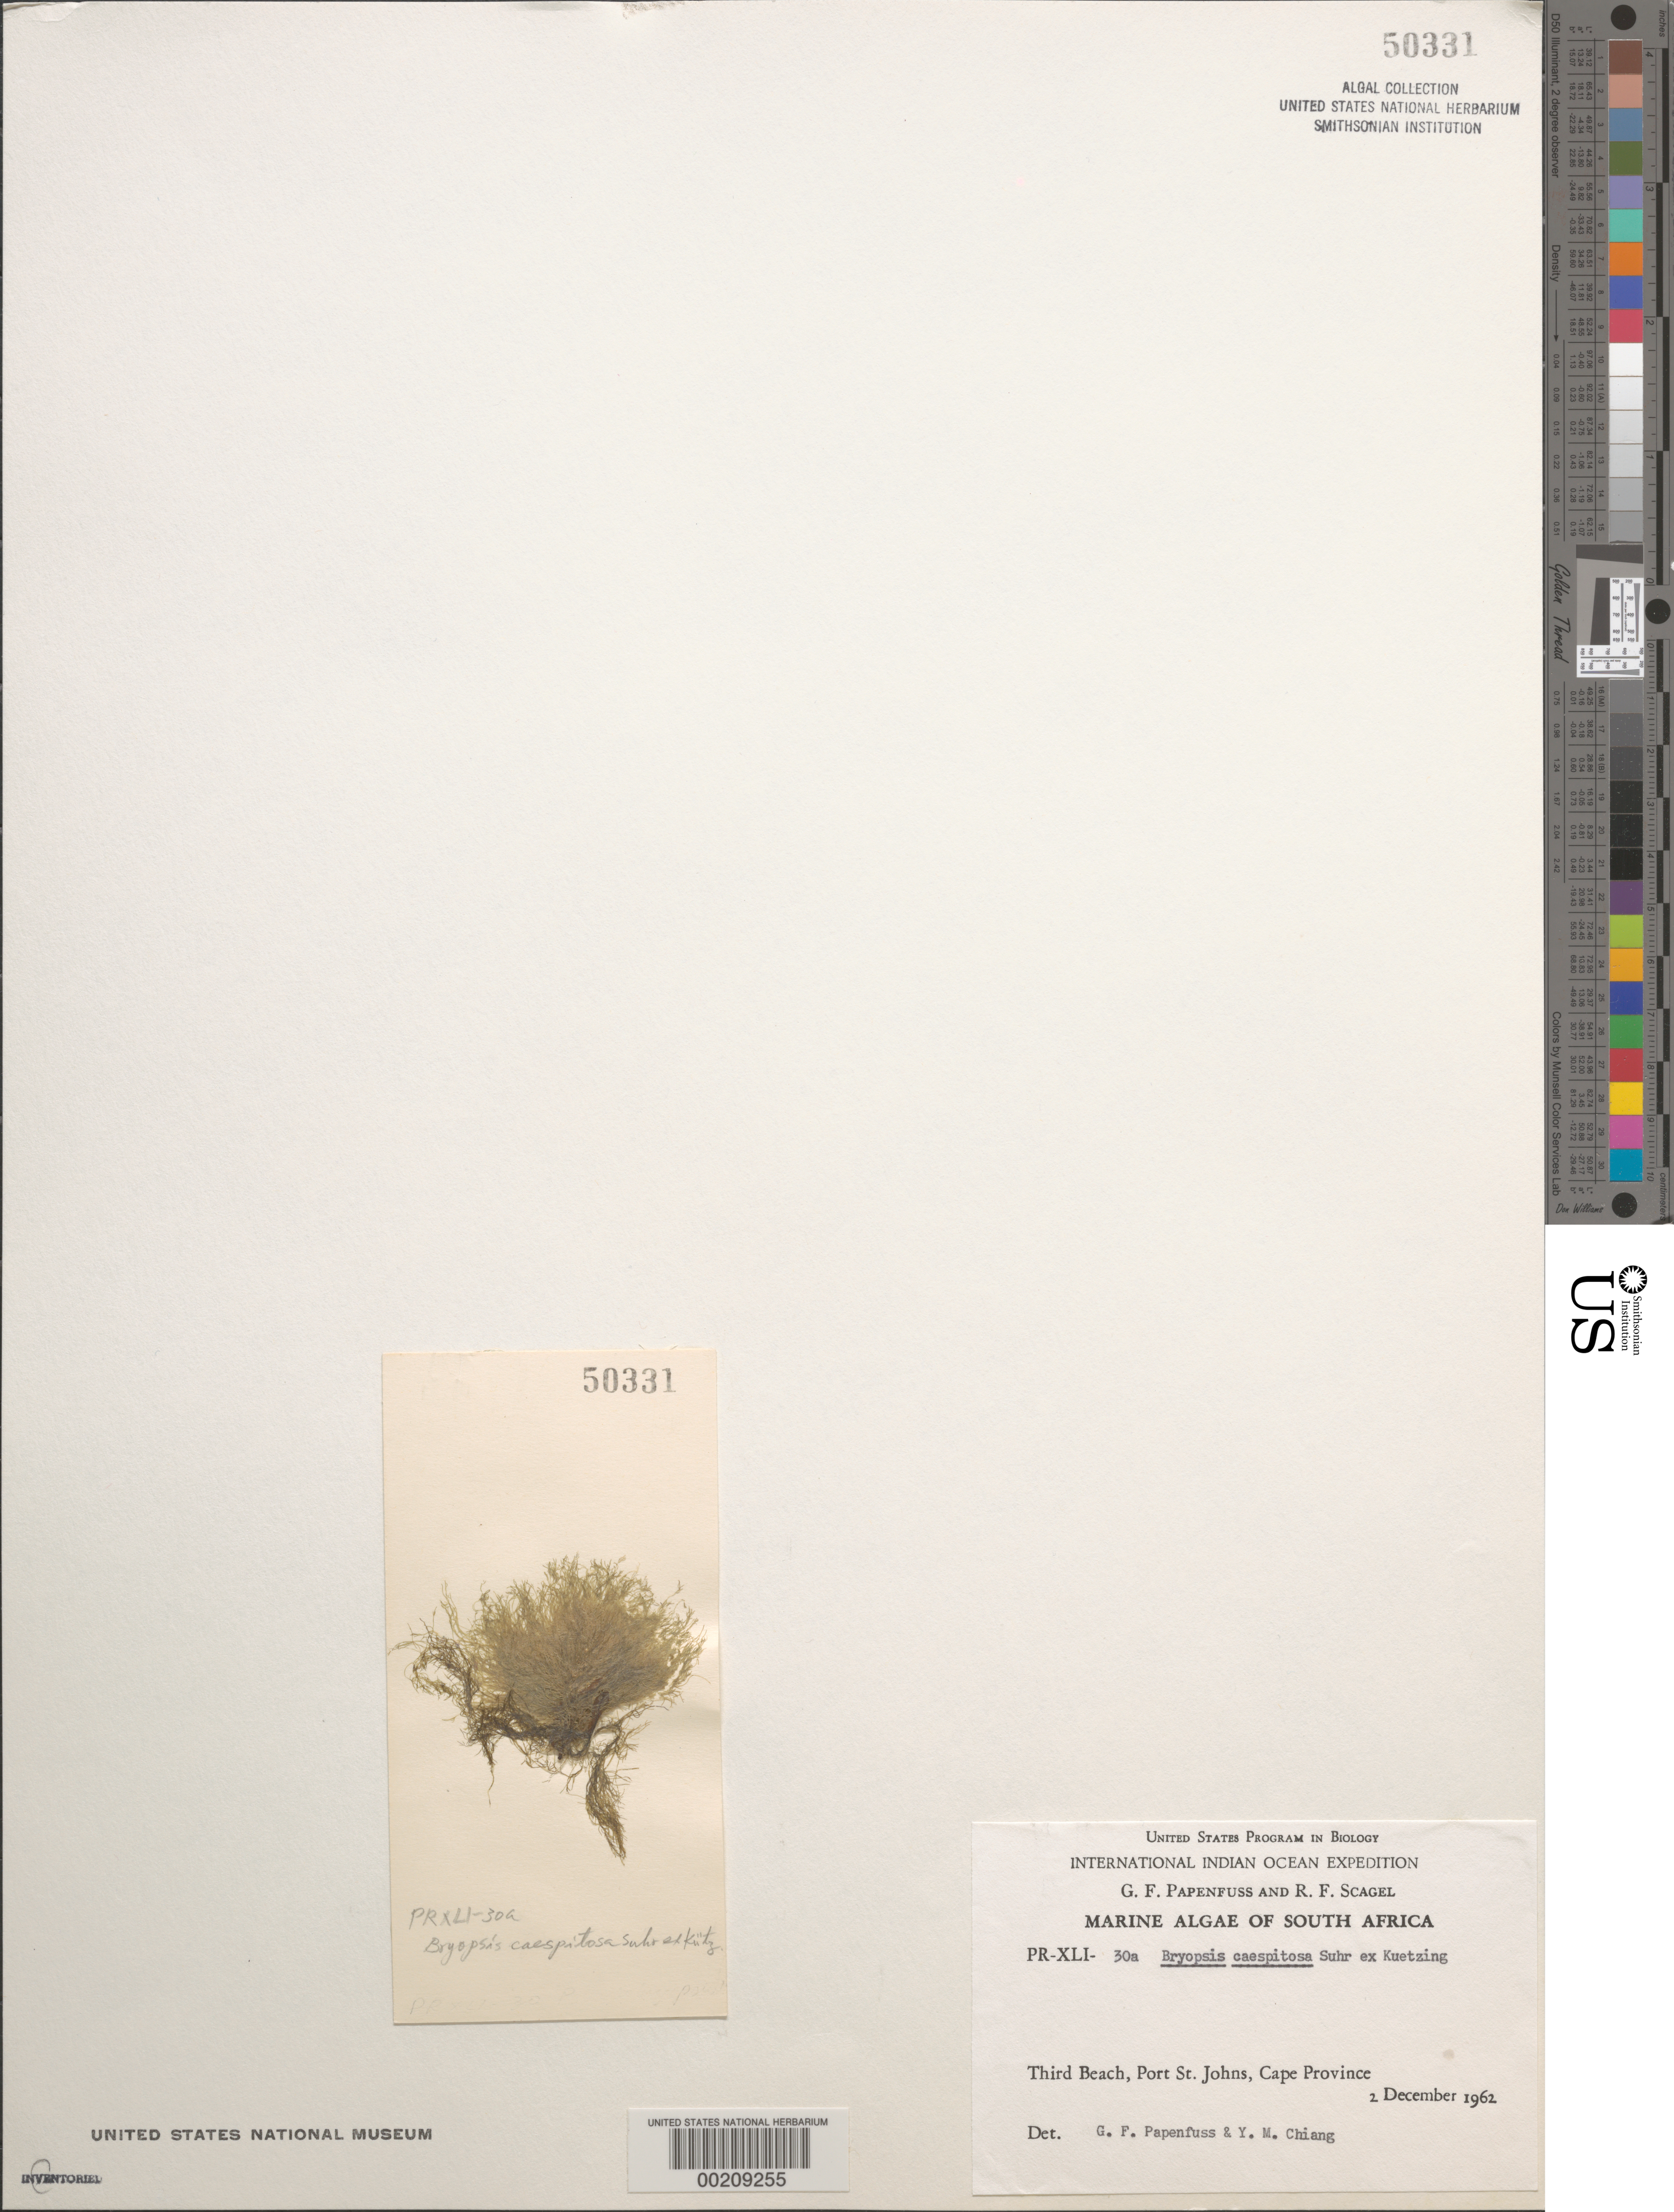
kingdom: Plantae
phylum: Chlorophyta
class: Ulvophyceae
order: Bryopsidales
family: Bryopsidaceae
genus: Bryopsis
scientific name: Bryopsis caespitosa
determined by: Papenfuss, G. F.; Chiang, Y. M.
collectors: G. Papenfuss & R. F. Scagel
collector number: PR-XLI-30a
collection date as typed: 02 Dec 1962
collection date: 1962-12-02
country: South Africa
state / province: Eastern Cape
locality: Port St. Johns, Third Beach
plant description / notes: International Indian Ocean Expedition, 1962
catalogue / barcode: US 50331